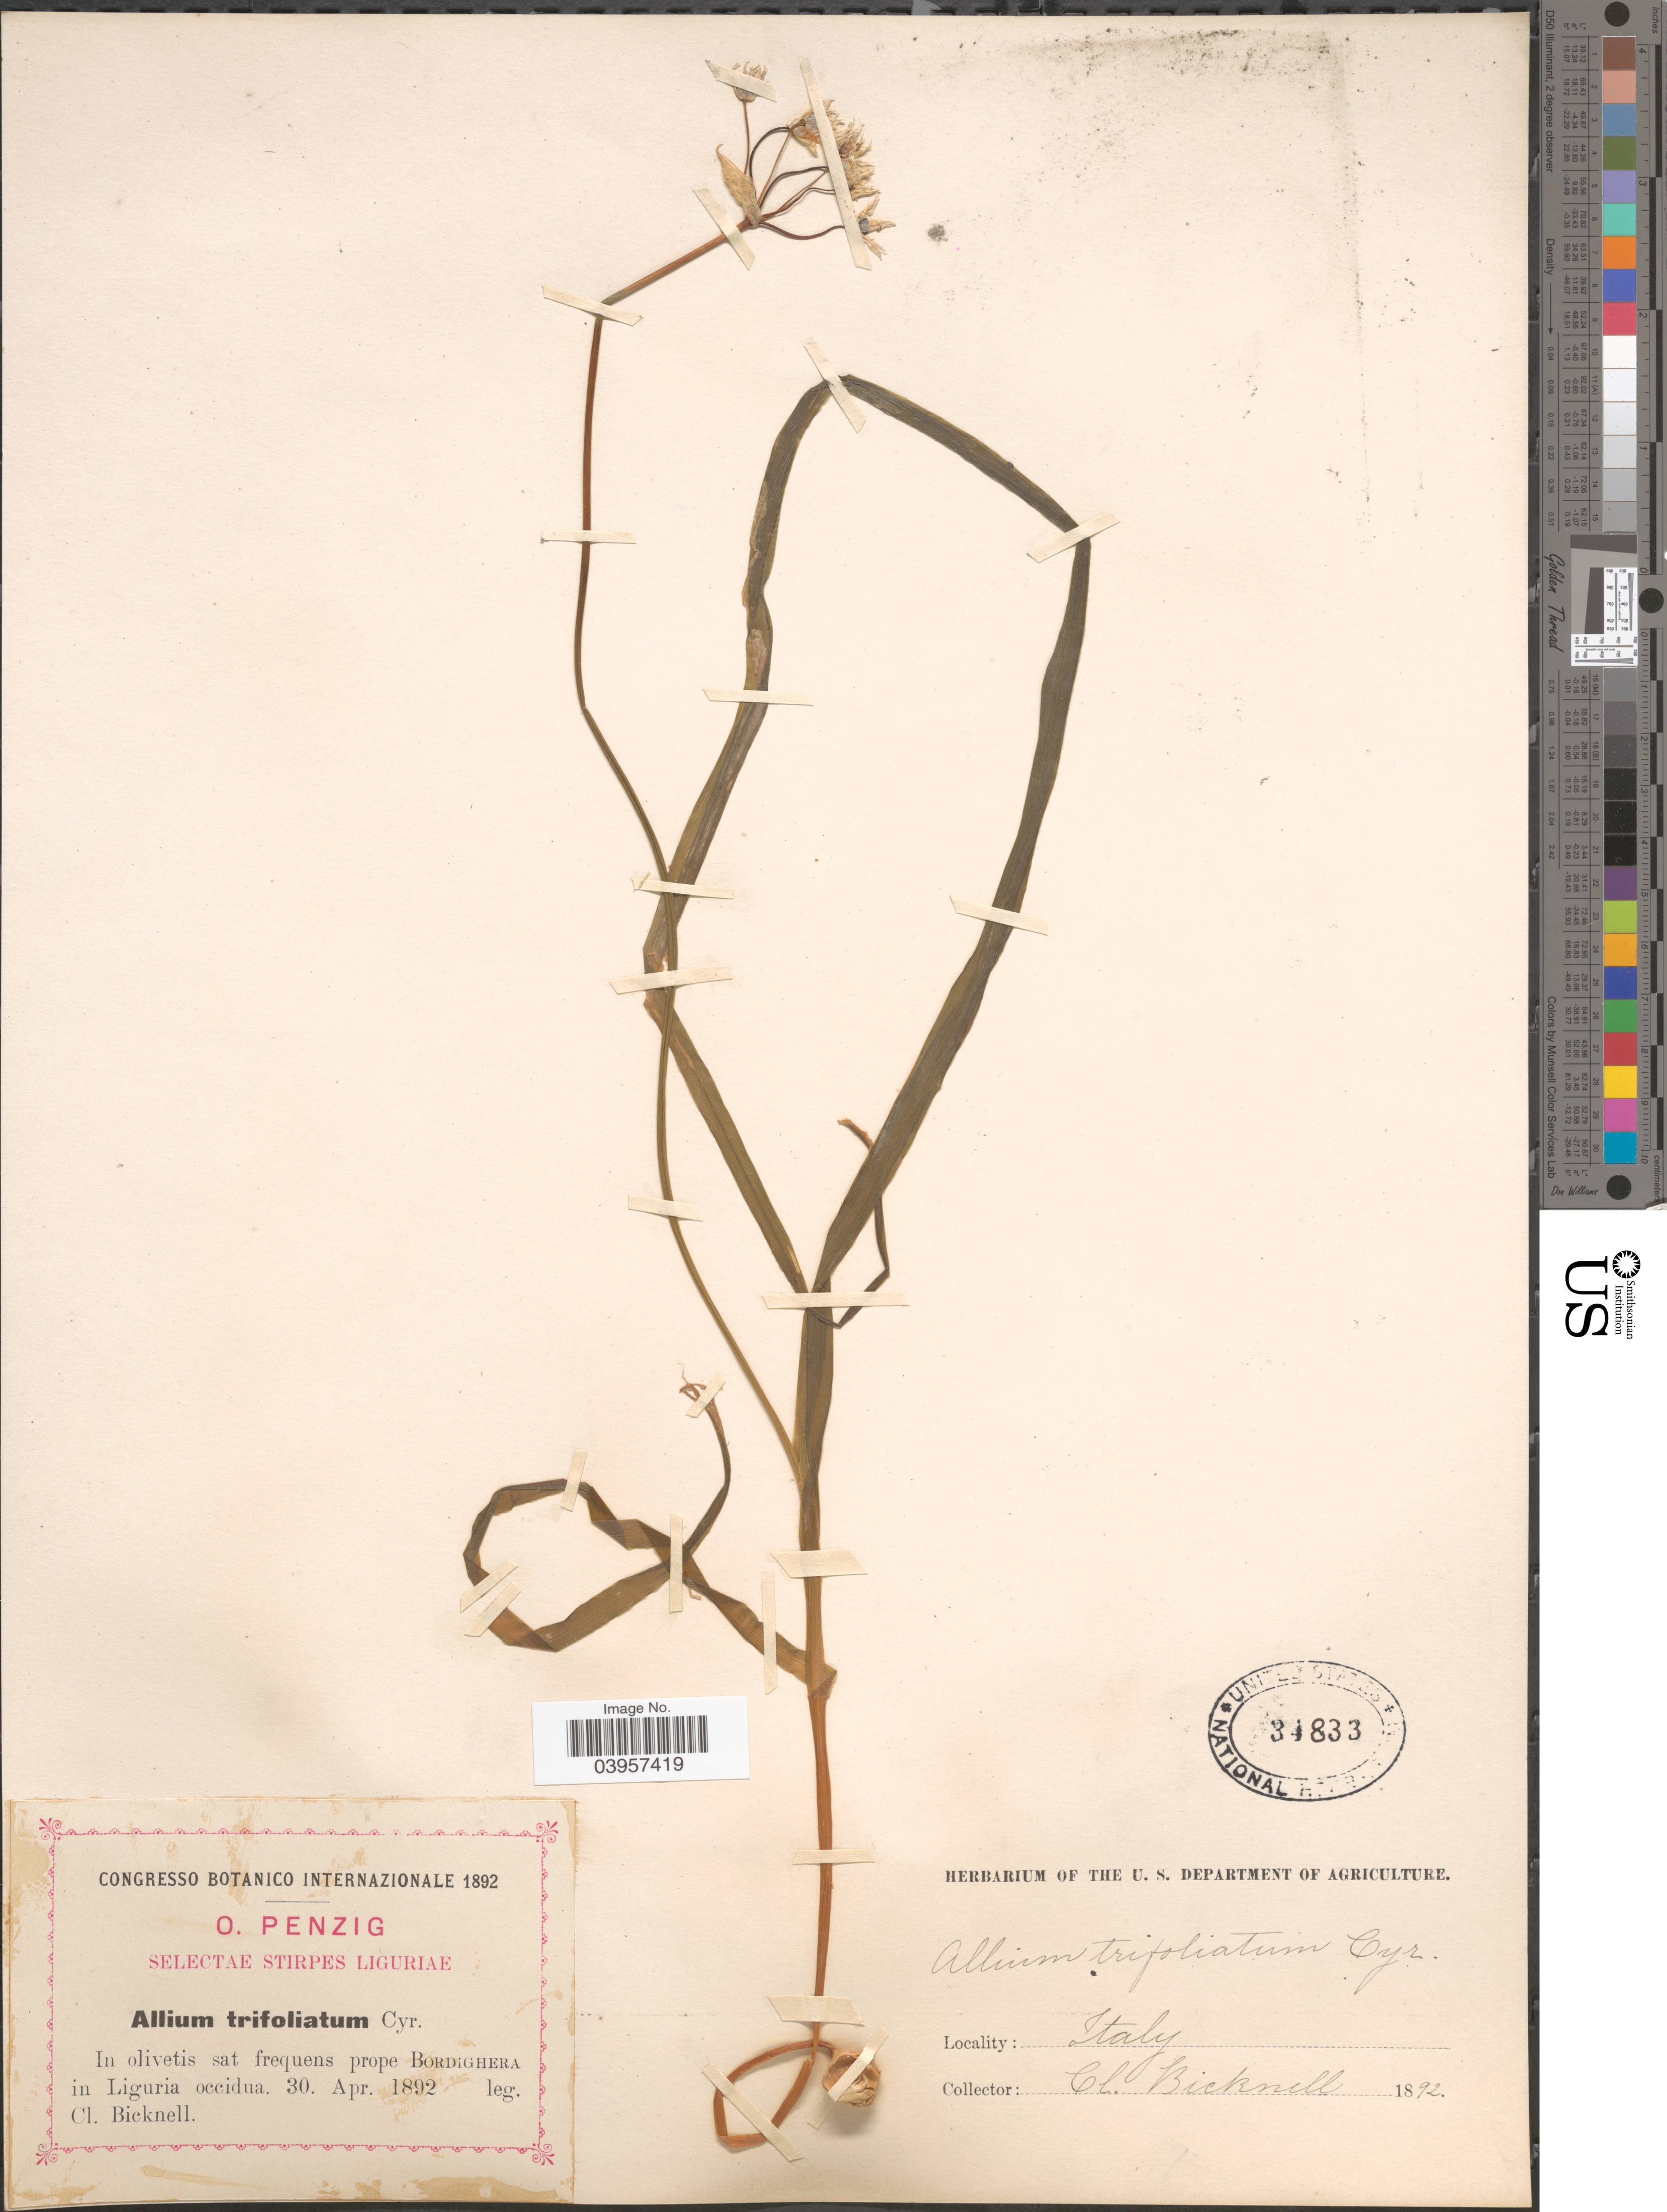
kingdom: Plantae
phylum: Tracheophyta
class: Liliopsida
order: Asparagales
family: Amaryllidaceae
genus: Allium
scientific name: Allium trifoliatum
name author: Cirillo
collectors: C. Bicknell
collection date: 1892-04-30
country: Italy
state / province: Liguria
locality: In olivetis sat frequens prope Bordighera in Liguria occidua.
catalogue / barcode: US 34833